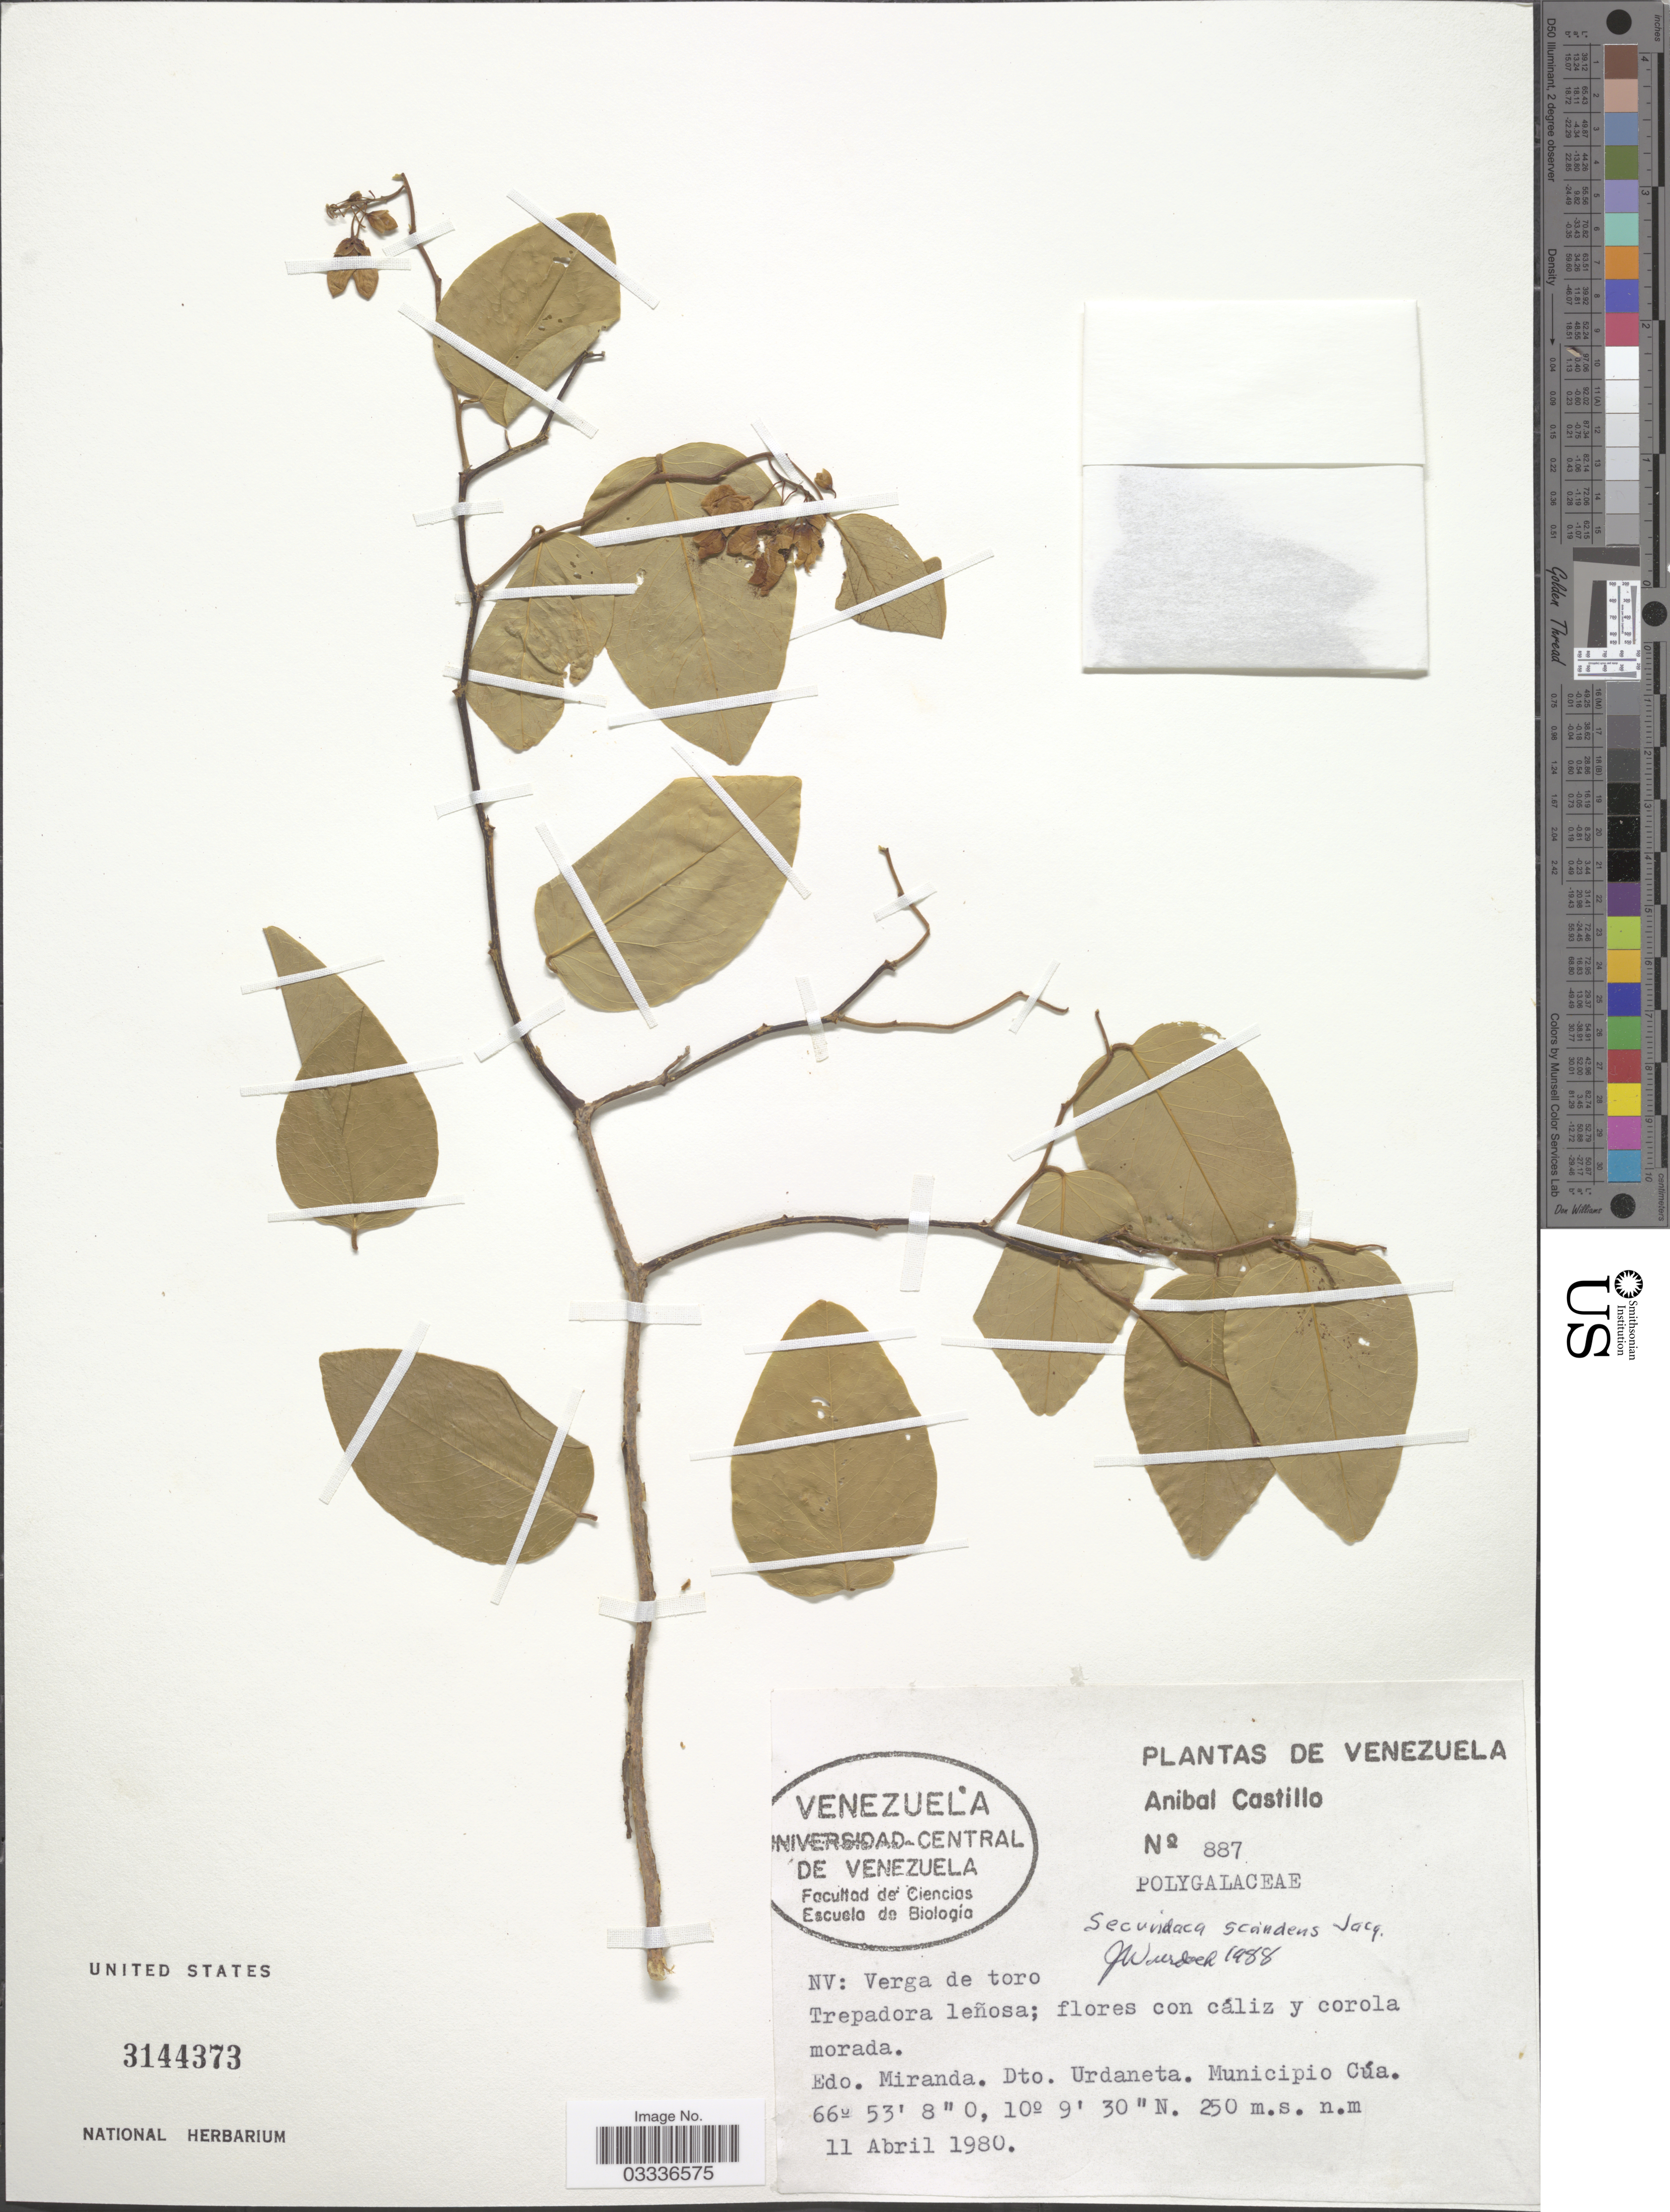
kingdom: Plantae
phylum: Tracheophyta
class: Magnoliopsida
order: Fabales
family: Polygalaceae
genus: Securidaca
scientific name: Securidaca scandens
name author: Jacq.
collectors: A. Castillo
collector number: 887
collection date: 1980-04-11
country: Venezuela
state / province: Miranda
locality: Dto. Urdaneta. Municipio Cúa.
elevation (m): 250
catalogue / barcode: US 3144373